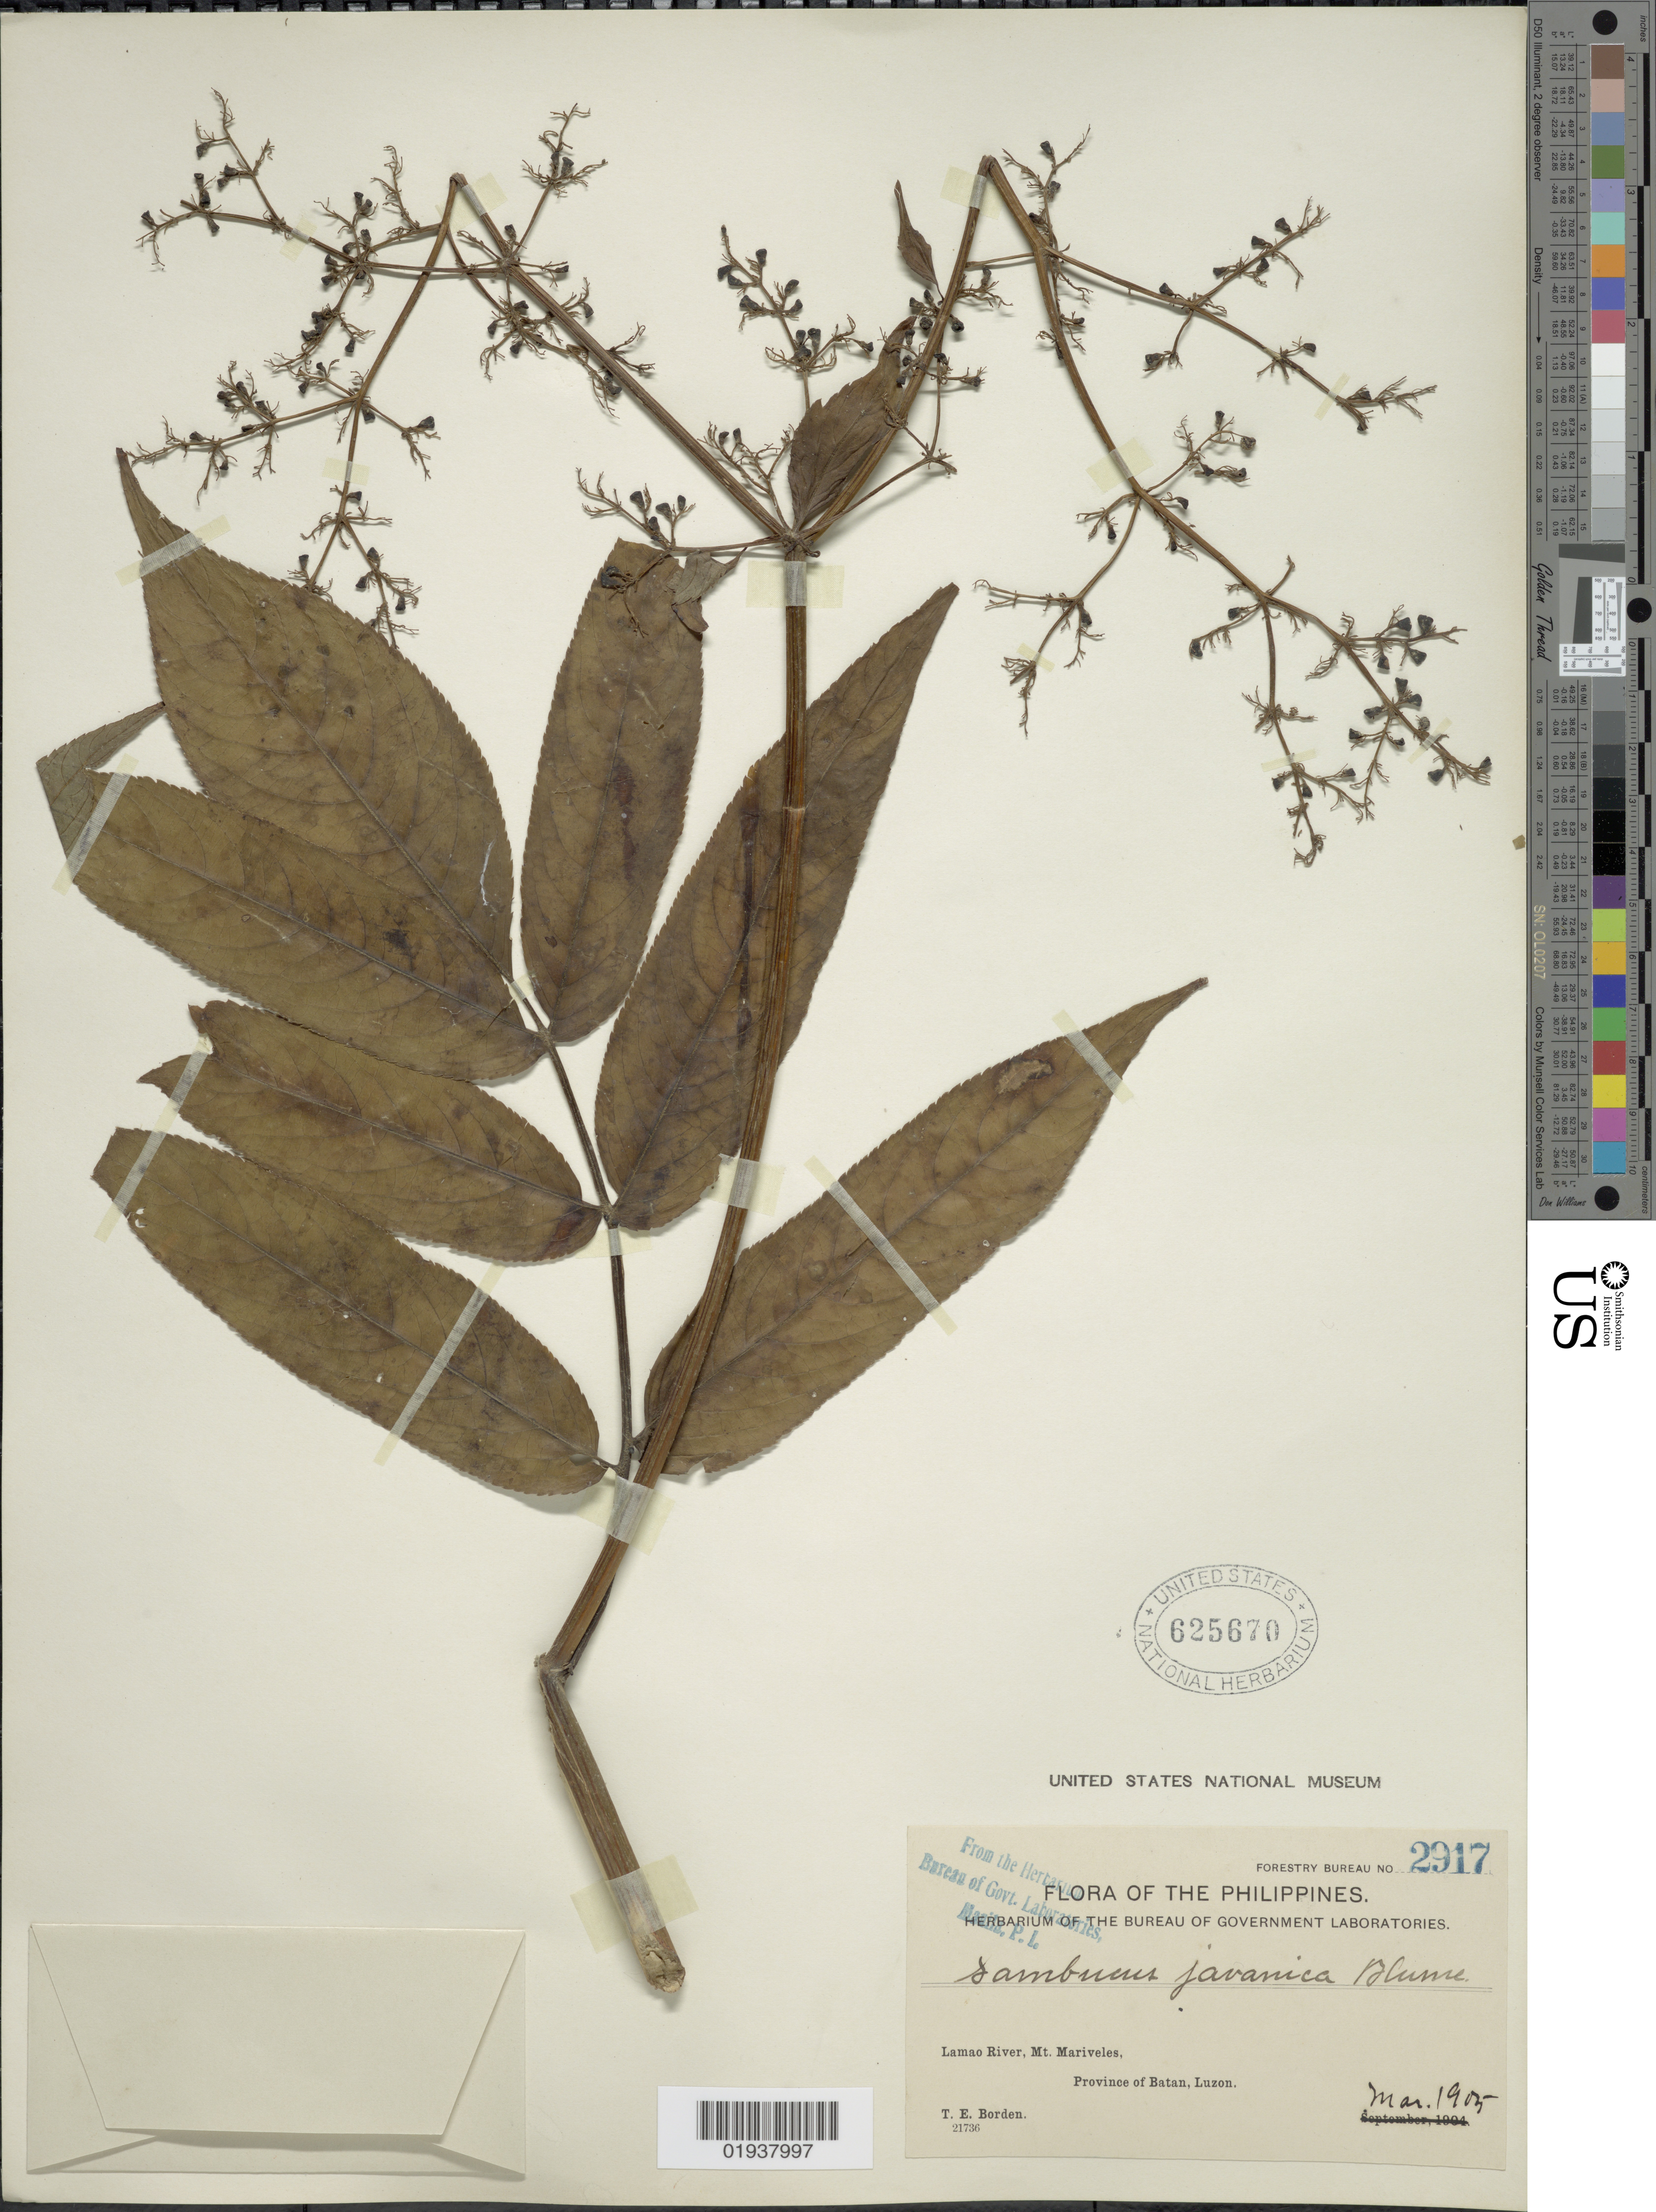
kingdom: Plantae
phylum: Tracheophyta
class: Magnoliopsida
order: Dipsacales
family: Viburnaceae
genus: Sambucus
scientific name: Sambucus javanica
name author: Blume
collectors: T. E. Borden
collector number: Forestry Bureau 2917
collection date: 1905-03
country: Philippines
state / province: Cagayan Valley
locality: Lamao River, Mt. Mariveles, Province of Batan, Luzon.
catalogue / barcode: US 625670